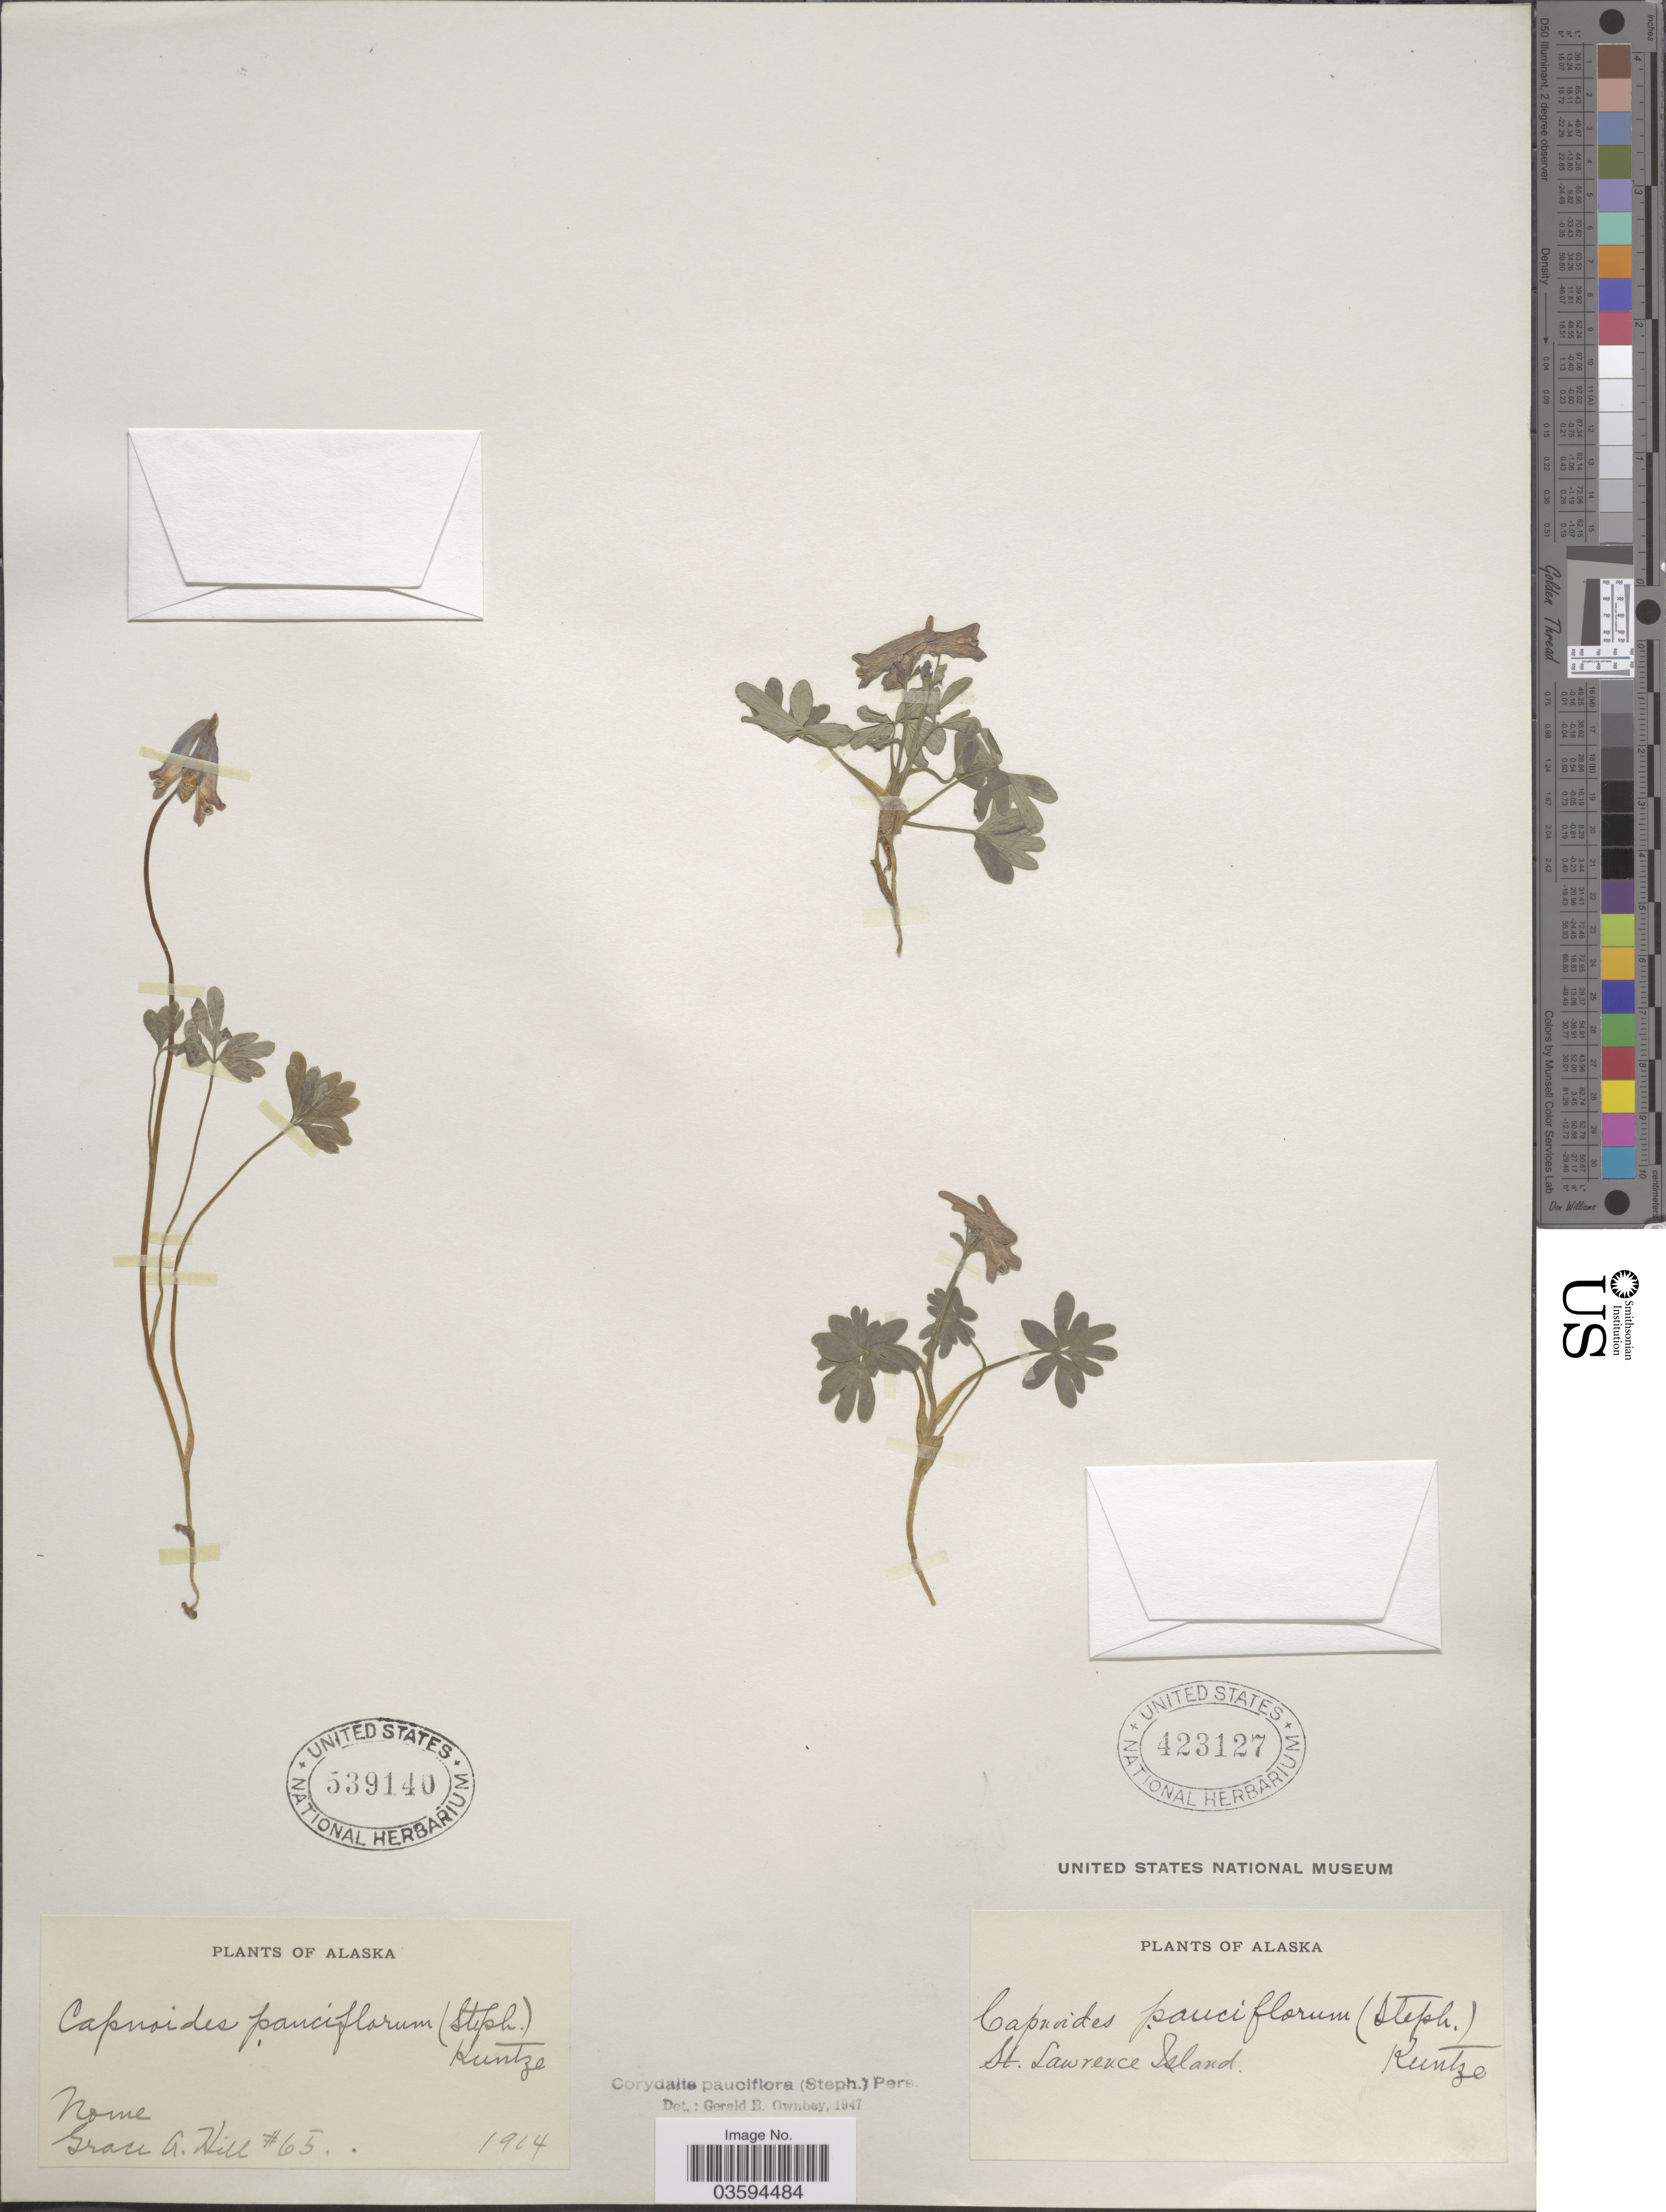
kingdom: Plantae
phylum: Tracheophyta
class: Magnoliopsida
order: Ranunculales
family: Papaveraceae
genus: Corydalis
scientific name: Corydalis pauciflora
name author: (Stephan) Pers.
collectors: G. A. Hill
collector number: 65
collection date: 1914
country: United States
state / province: Alaska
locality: Nome.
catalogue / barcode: US 539140